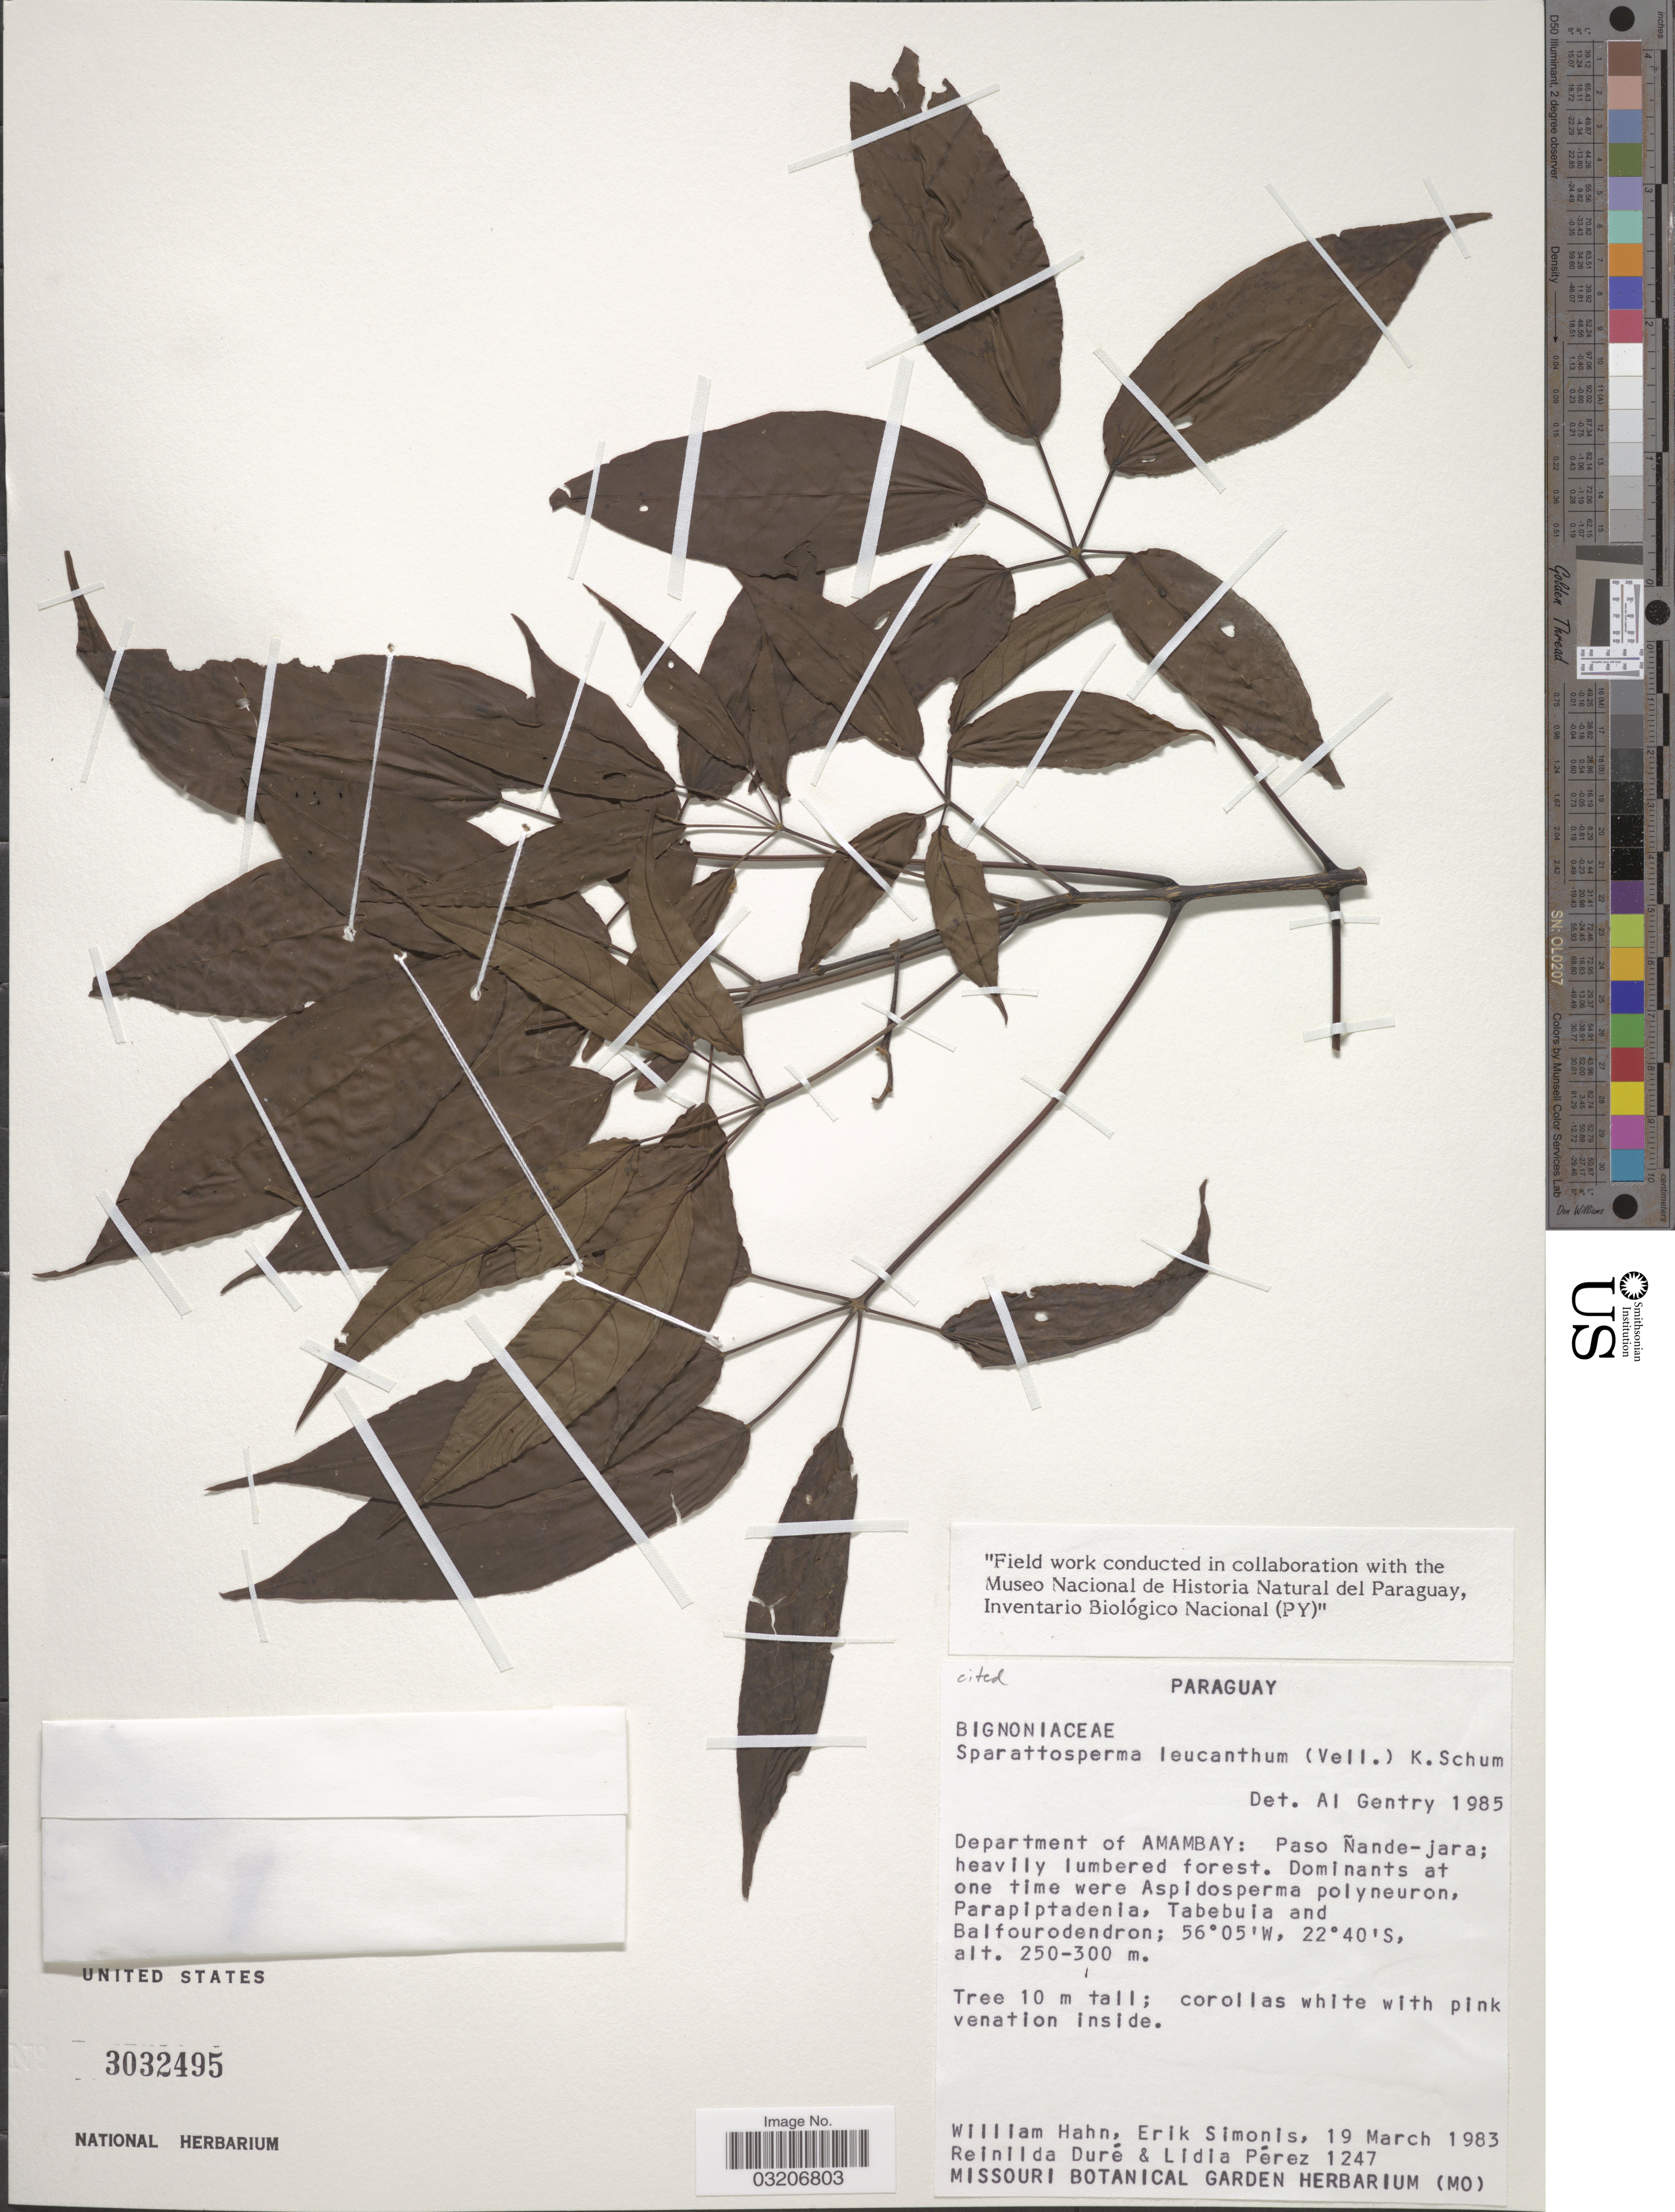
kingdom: Plantae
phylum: Tracheophyta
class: Magnoliopsida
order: Lamiales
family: Bignoniaceae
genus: Sparattosperma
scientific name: Sparattosperma leucanthum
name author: (Vell.) K. Schum.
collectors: W. J. Hahn, E. Simonis, R. Duré & L. Pérez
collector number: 1247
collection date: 1983-03-19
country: Paraguay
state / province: Amambay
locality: Department of Amambay: Paso Ñande-jara.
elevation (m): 250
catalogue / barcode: US 3032495